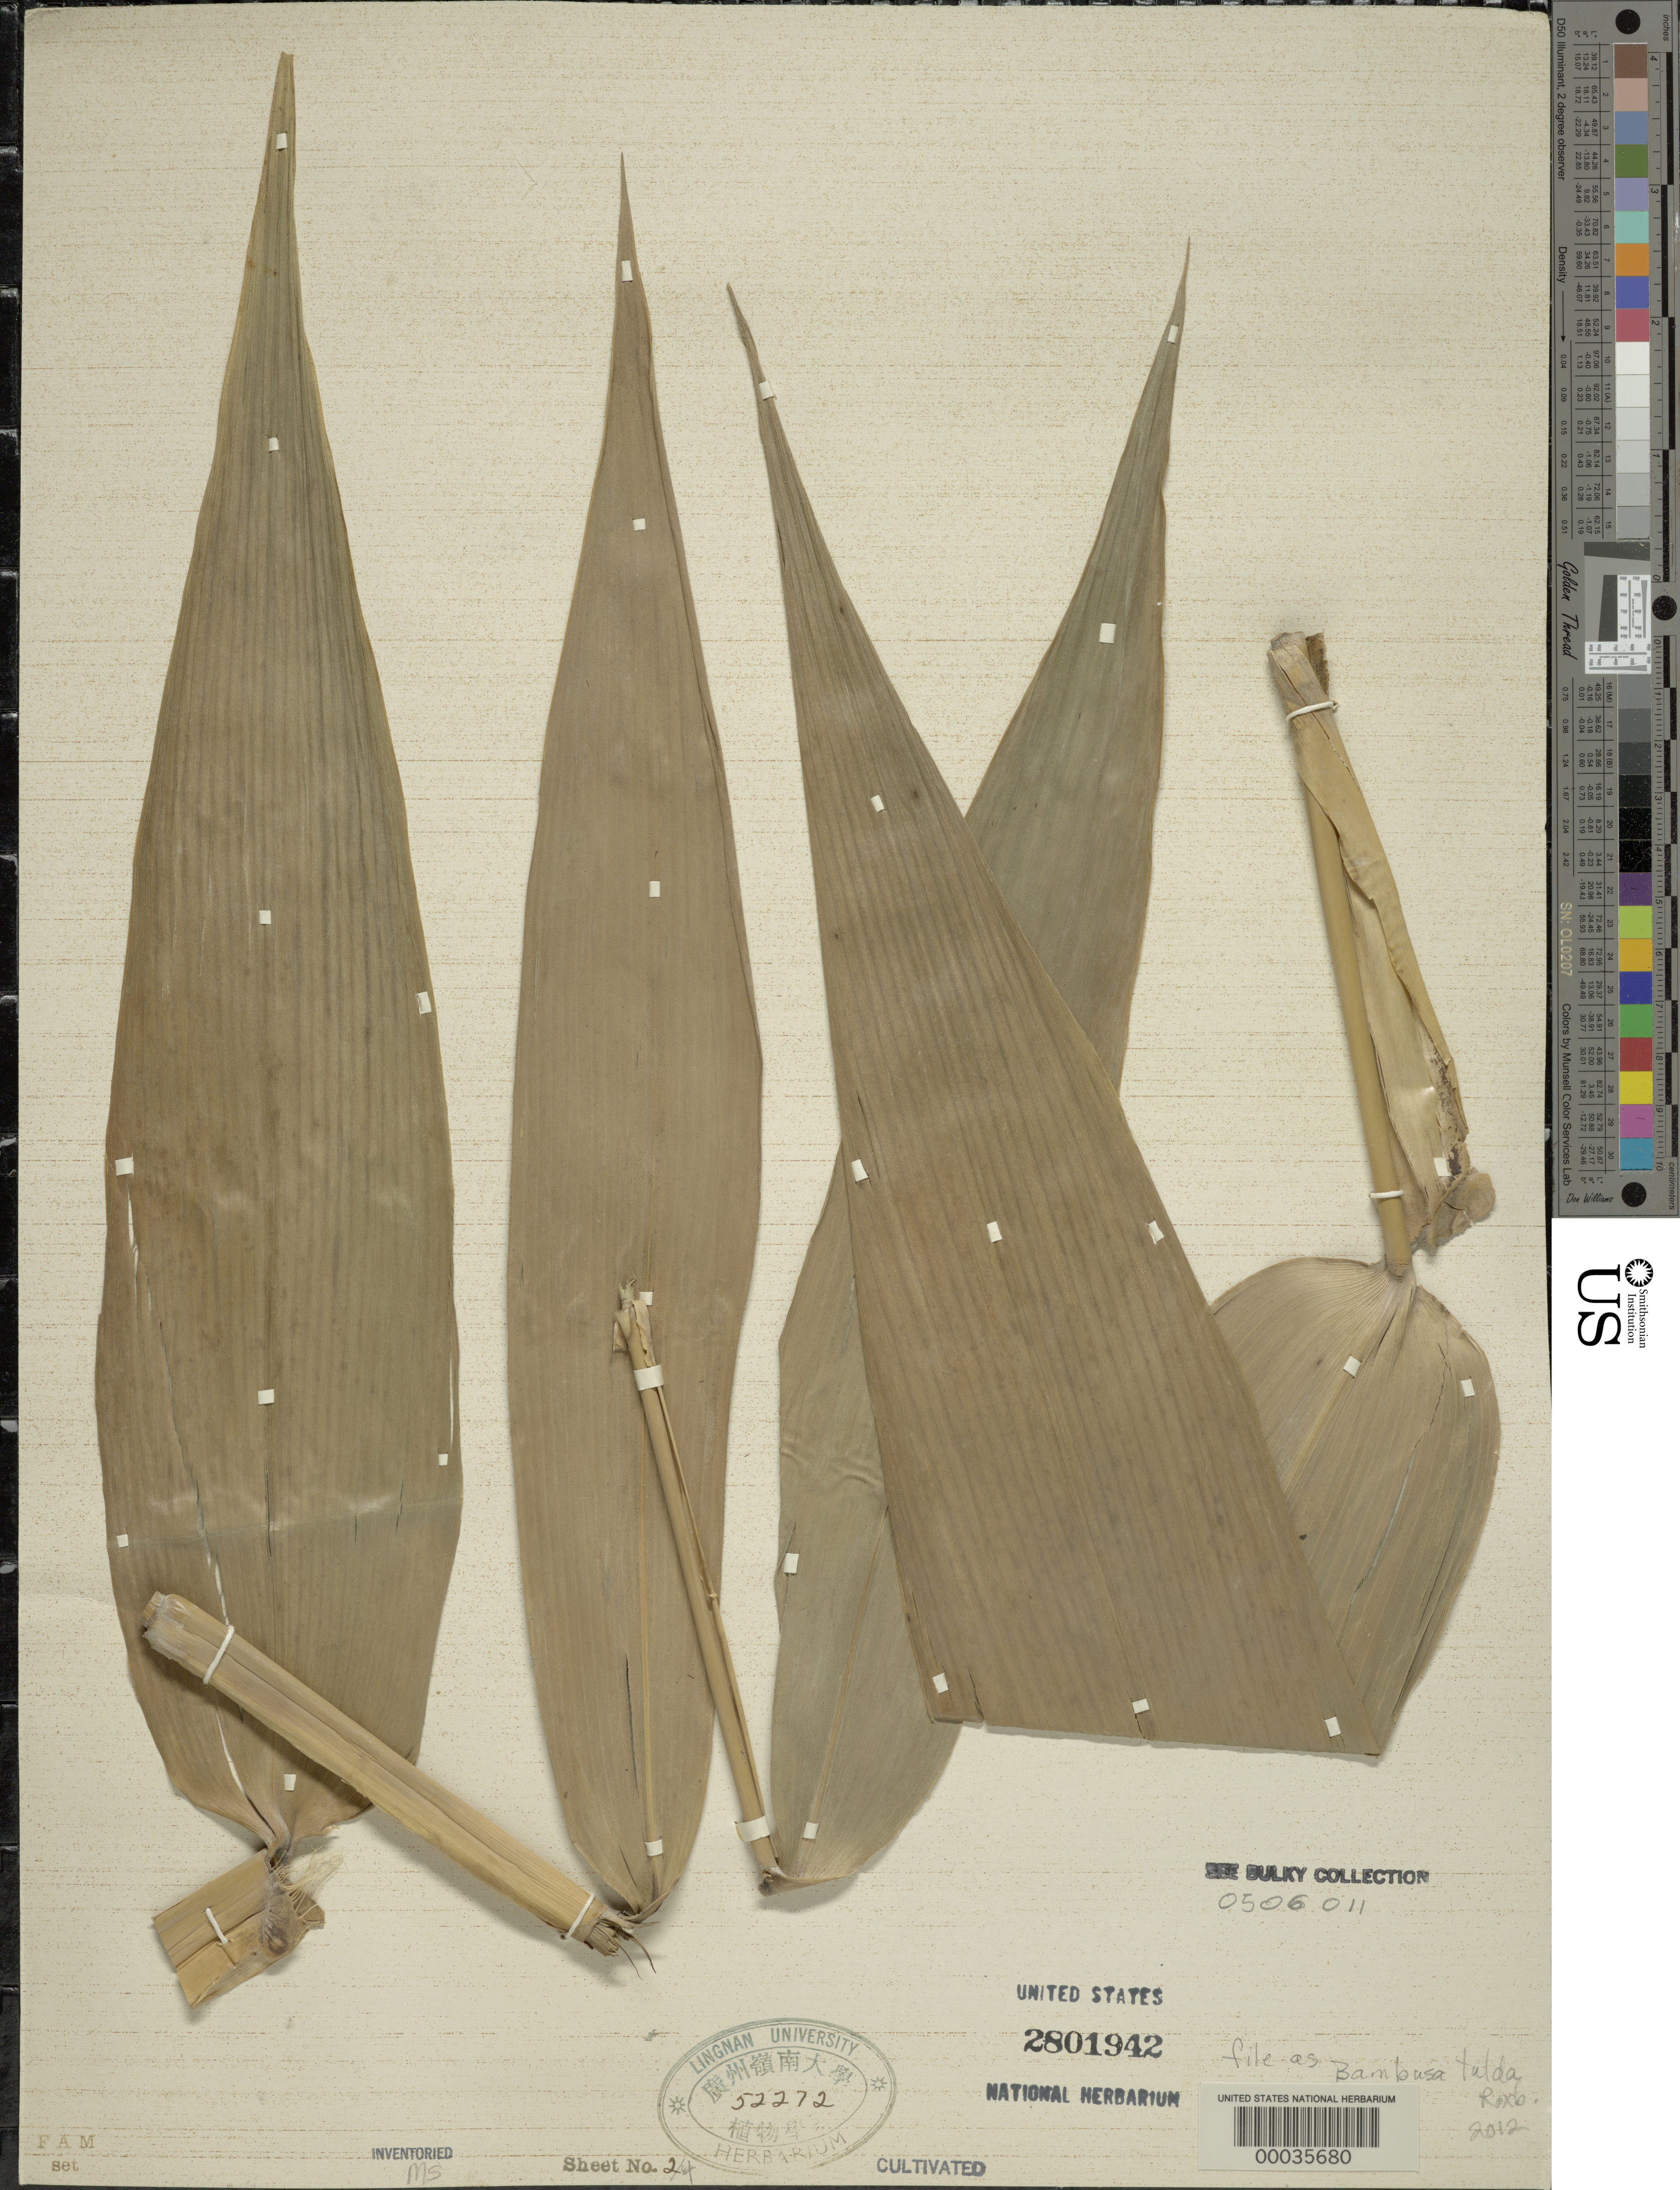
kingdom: Plantae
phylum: Tracheophyta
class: Liliopsida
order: Poales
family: Poaceae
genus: Bambusa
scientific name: Bambusa tulda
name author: Roxb.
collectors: F. A. McClure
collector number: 265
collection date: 1925-09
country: China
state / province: Guangdong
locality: Lingnan university bamboo garden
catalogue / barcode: US 2801942